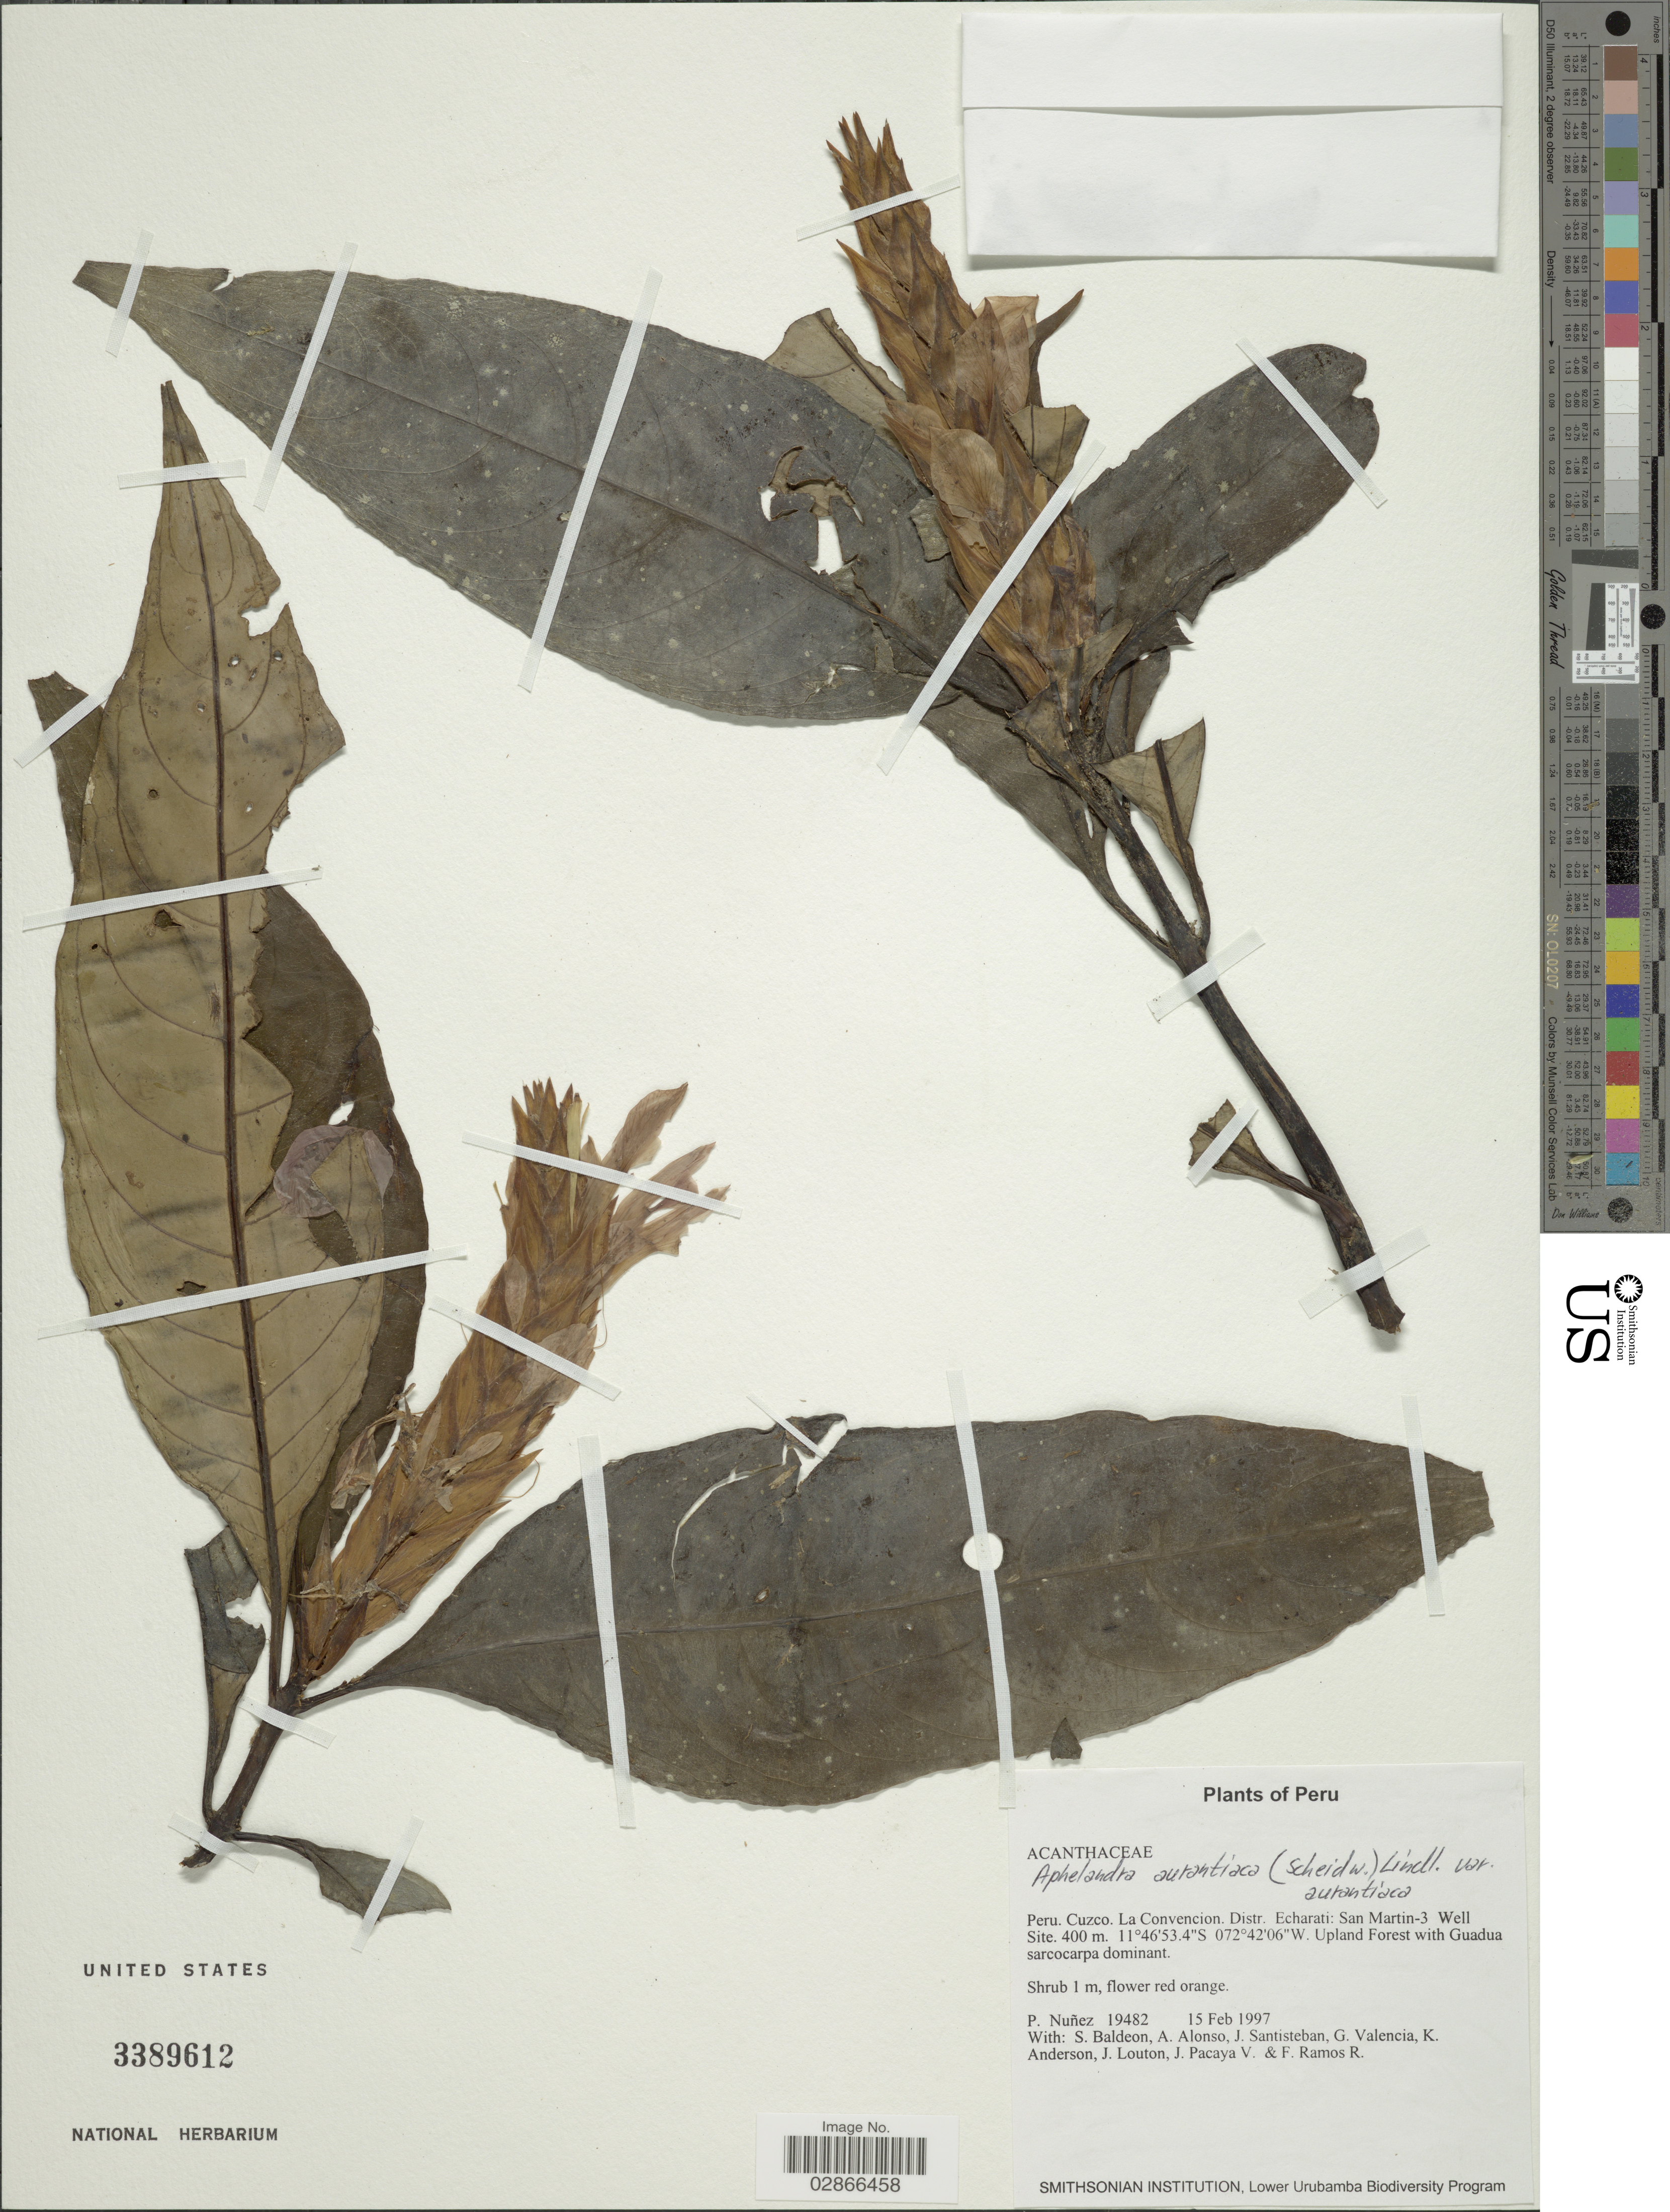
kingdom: Plantae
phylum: Tracheophyta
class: Magnoliopsida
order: Lamiales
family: Acanthaceae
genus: Aphelandra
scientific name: Aphelandra aurantiaca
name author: (Scheidw.) Lindl.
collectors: P. Nuñez V., S. Baldeon, A. Alonso, J. Santisteban & et al.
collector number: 19482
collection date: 1997-02-15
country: Peru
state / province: Cusco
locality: La Convencion. Distr. Echarati: San Martin-3 Well Site.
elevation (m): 400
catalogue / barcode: US 3389612